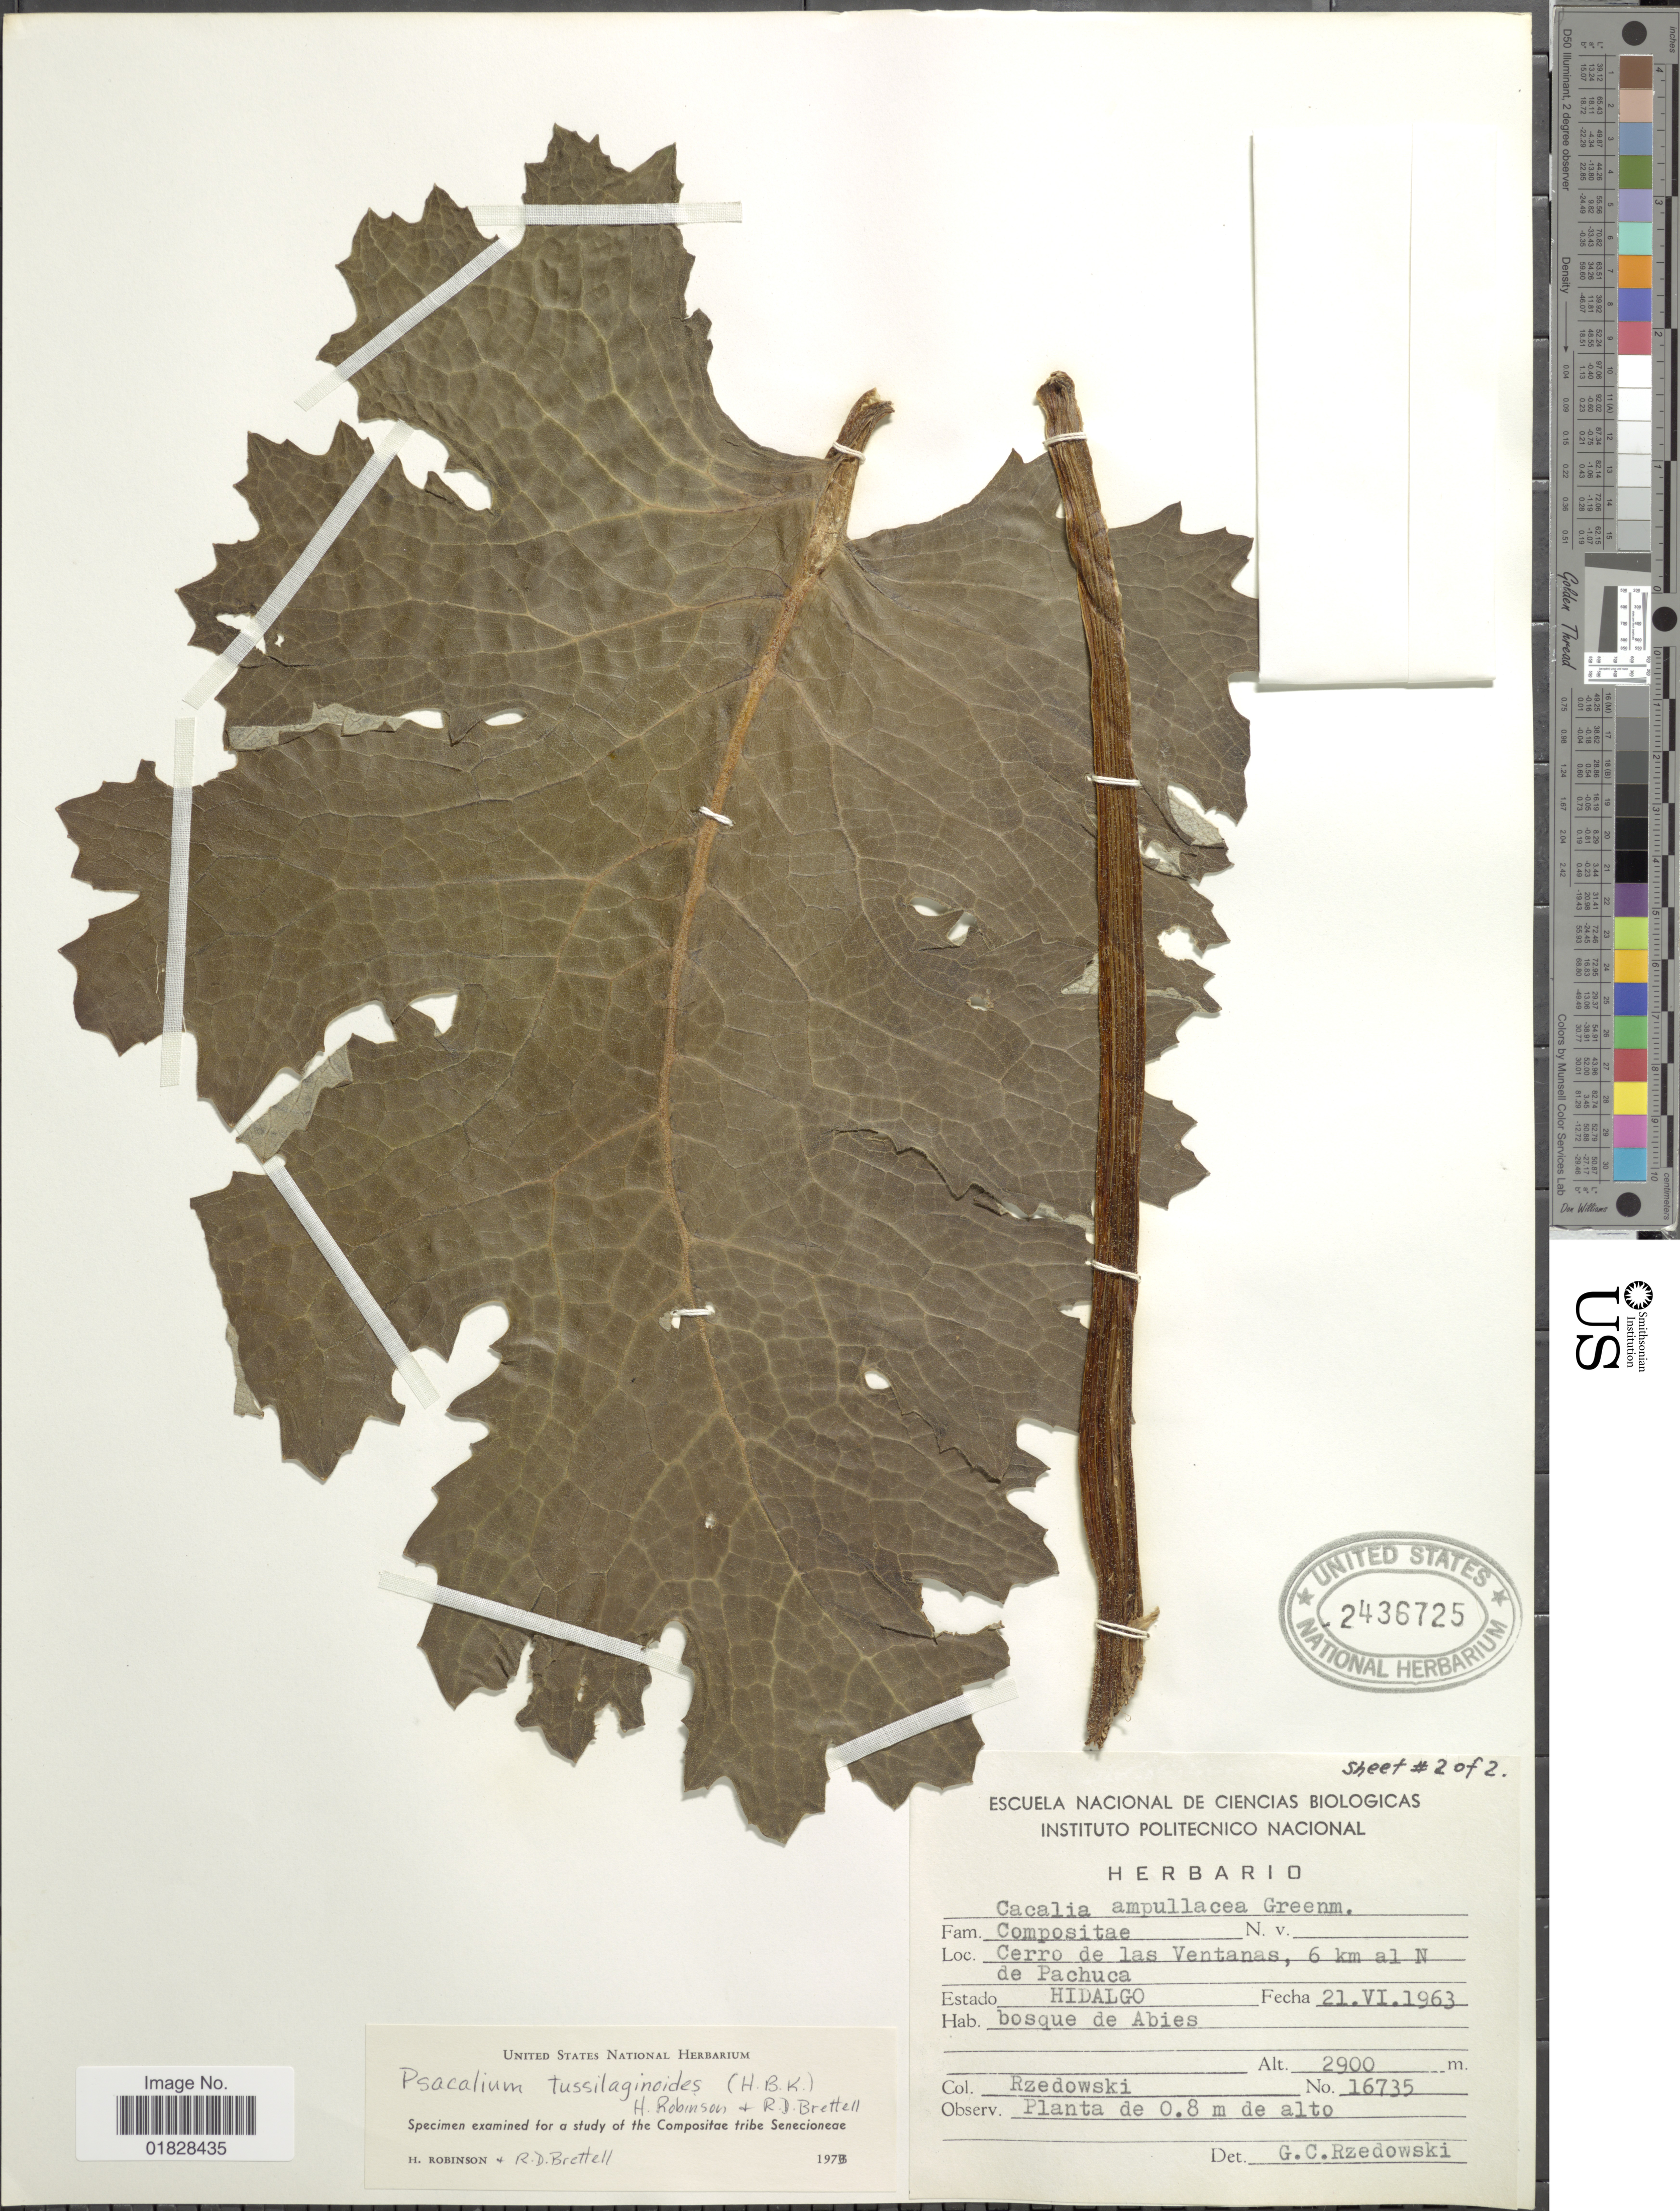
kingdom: Plantae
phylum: Tracheophyta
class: Magnoliopsida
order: Asterales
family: Asteraceae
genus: Psacalium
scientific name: Psacalium tussilaginoides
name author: (Kunth) H. Rob. & Brettell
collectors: Rzedowski, --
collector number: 16735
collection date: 1963-06-21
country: Mexico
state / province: Hidalgo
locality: Cerro de las Ventanas, 6 km al N de Pachuca. Estado Hidalgo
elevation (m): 2900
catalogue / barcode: US 2436725